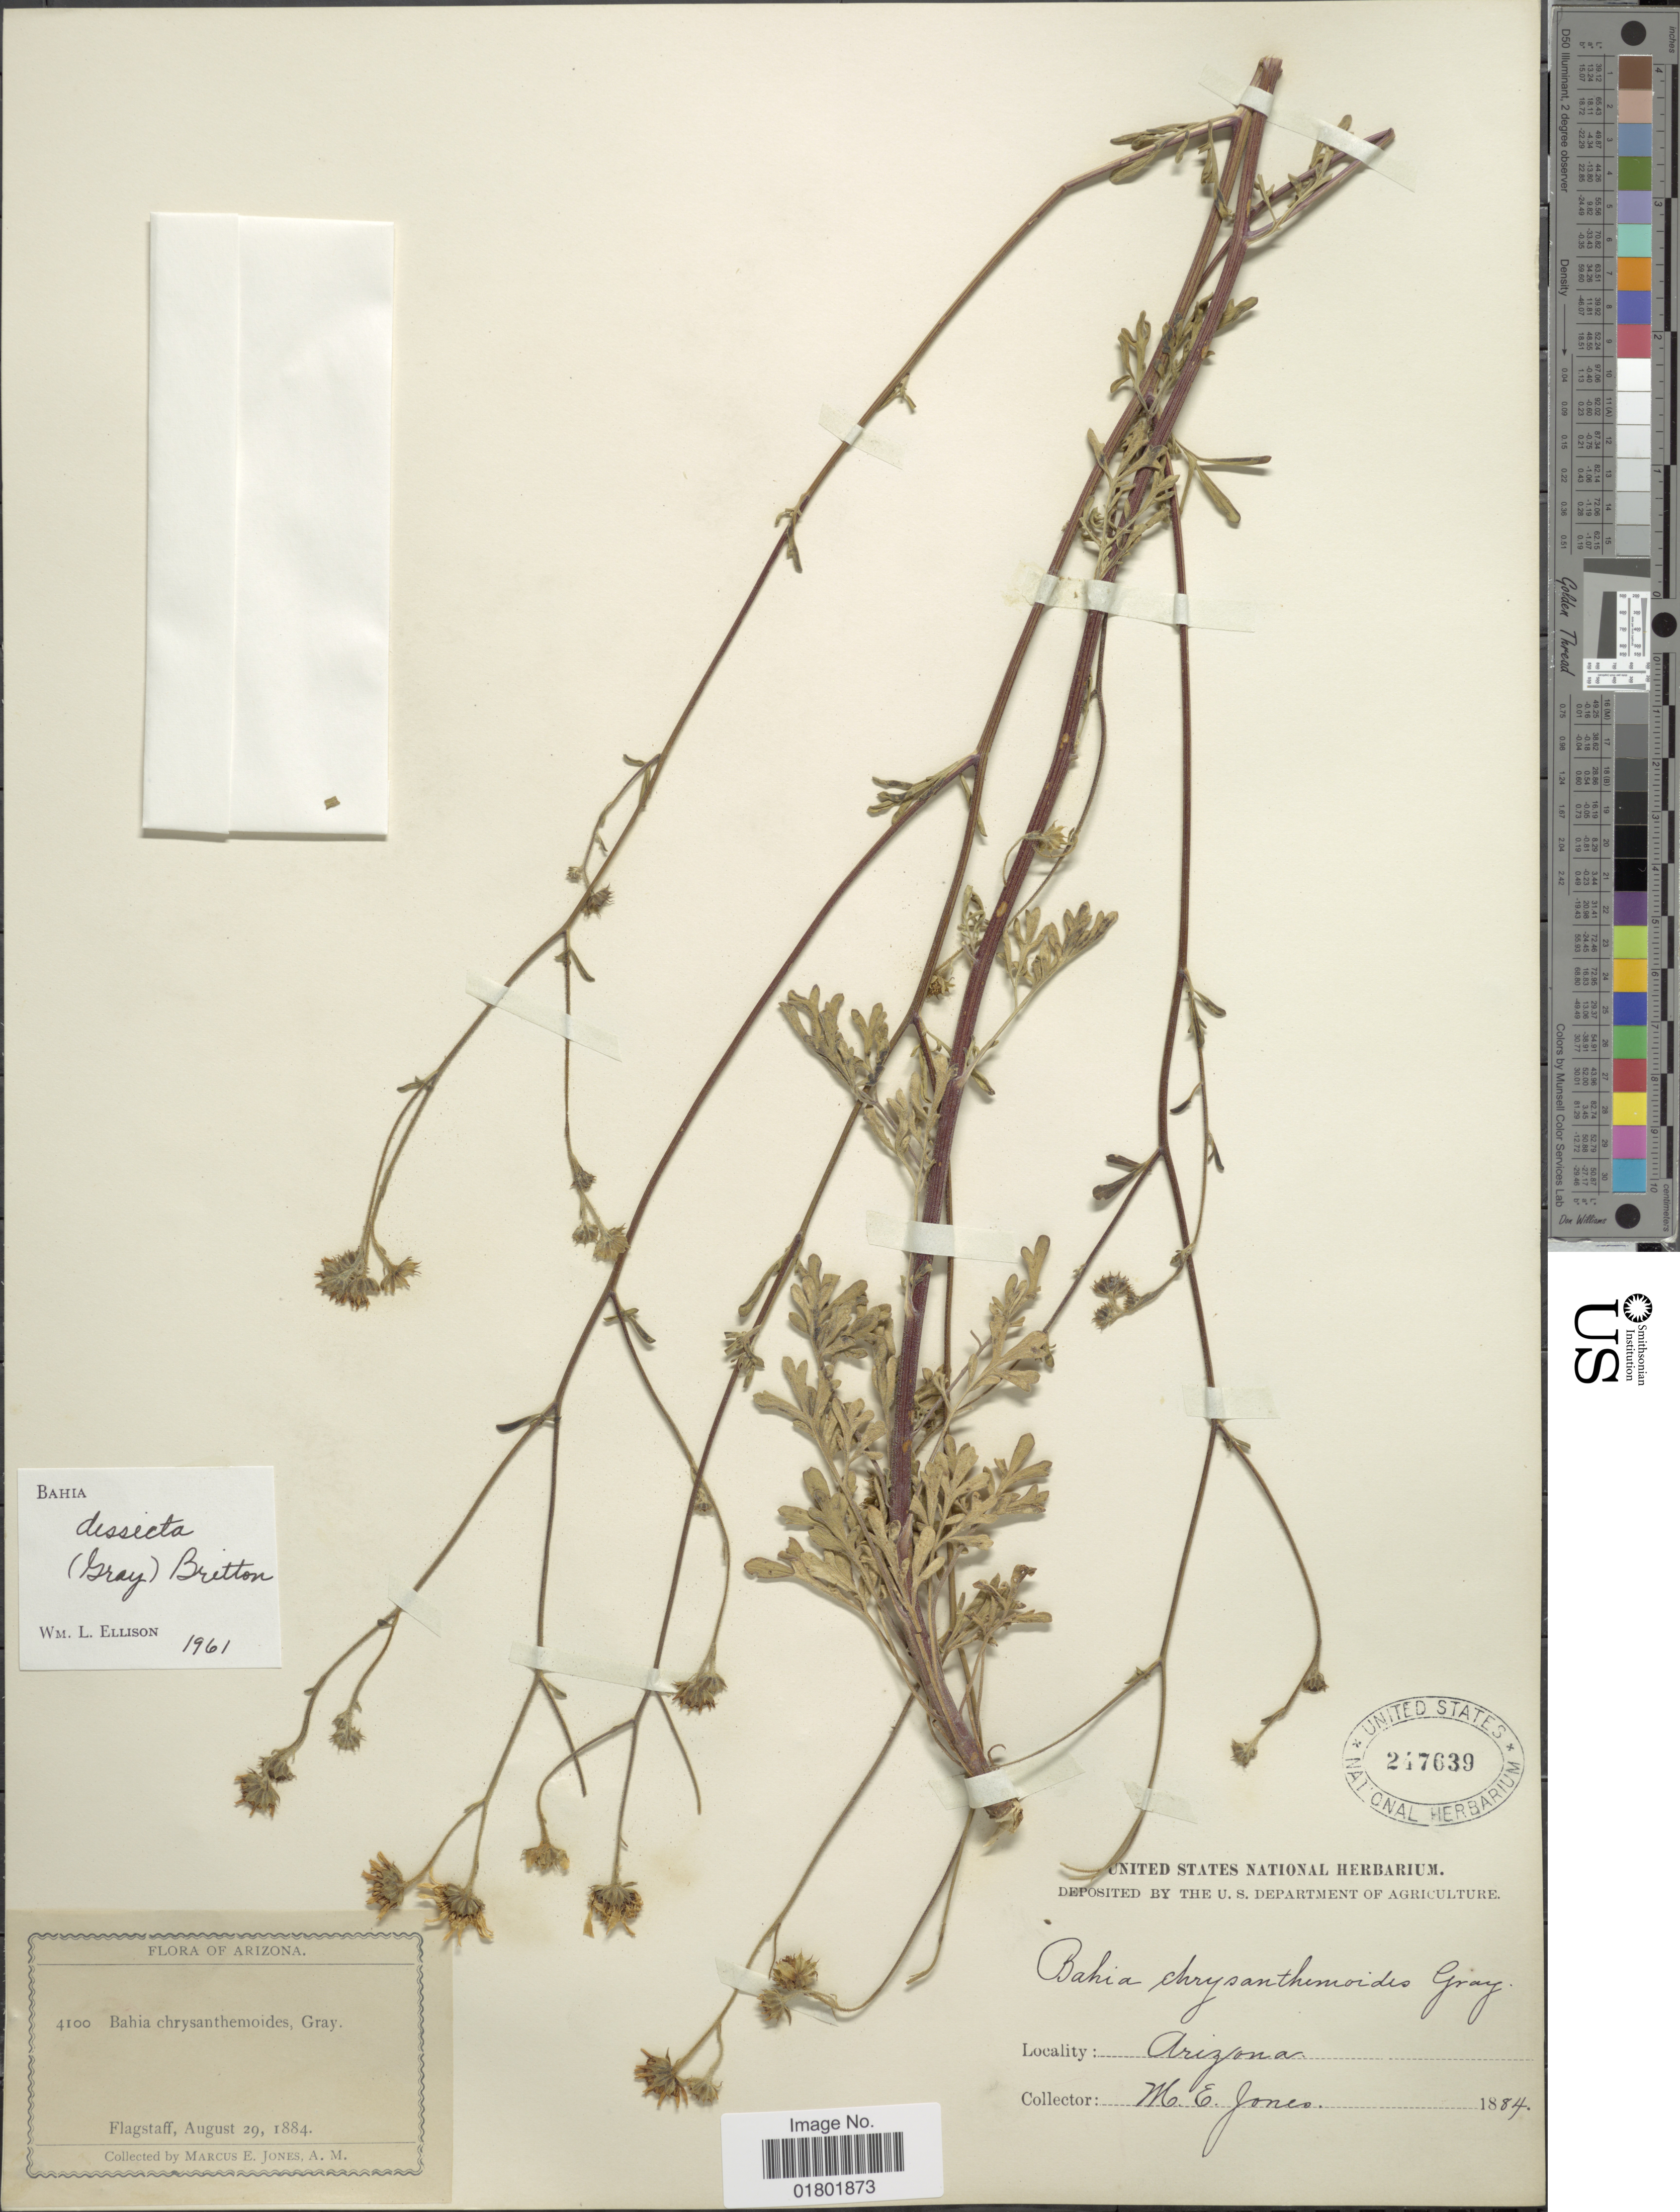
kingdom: Plantae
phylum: Tracheophyta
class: Magnoliopsida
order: Asterales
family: Asteraceae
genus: Bahia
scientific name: Bahia dissecta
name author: (A. Gray) Britton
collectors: M. E. Jones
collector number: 4100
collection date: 1884-08-29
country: United States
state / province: Arizona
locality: Flagstaff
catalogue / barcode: US 247639